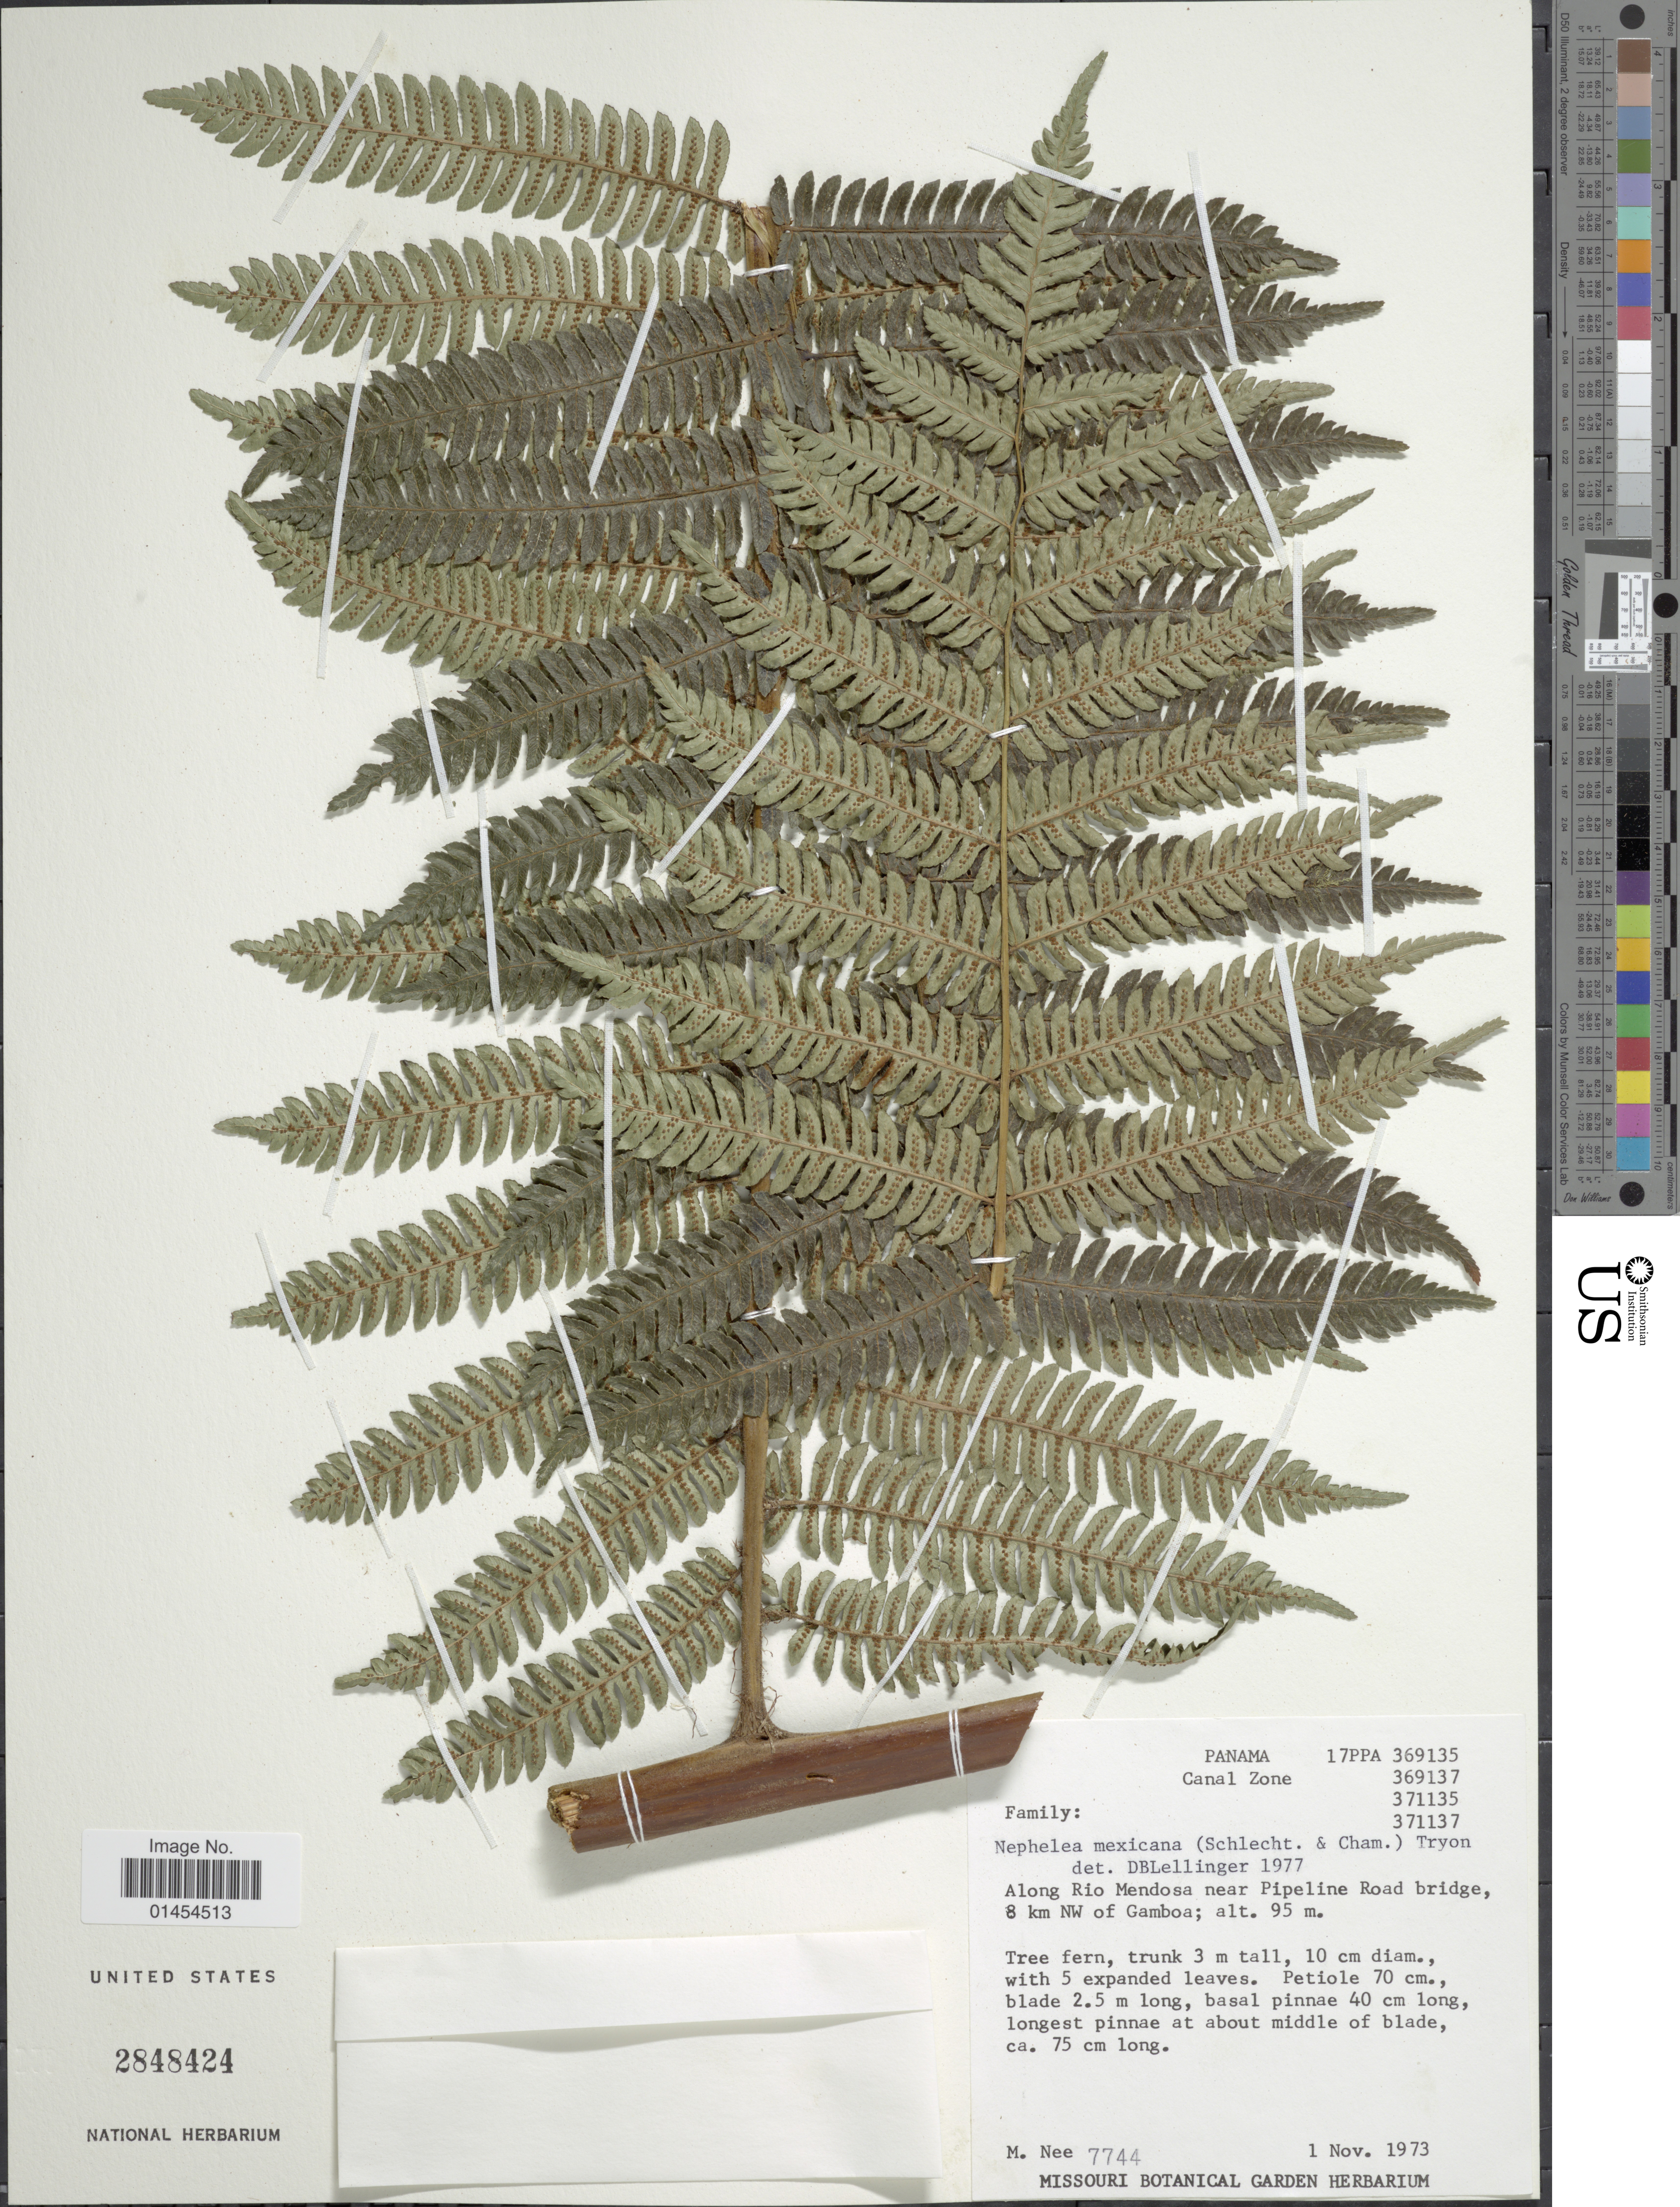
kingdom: Plantae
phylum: Tracheophyta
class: Polypodiopsida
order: Cyatheales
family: Cyatheaceae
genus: Alsophila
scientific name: Alsophila firma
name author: (Baker) D.S. Conant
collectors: M. Nee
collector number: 7744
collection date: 1973-11-01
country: Panama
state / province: Colón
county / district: Canal Zone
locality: Canal Zone. Along Rio Mendosa near Pipeline Road bridge, 8 km NW of Gamboa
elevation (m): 95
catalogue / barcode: US 2848424